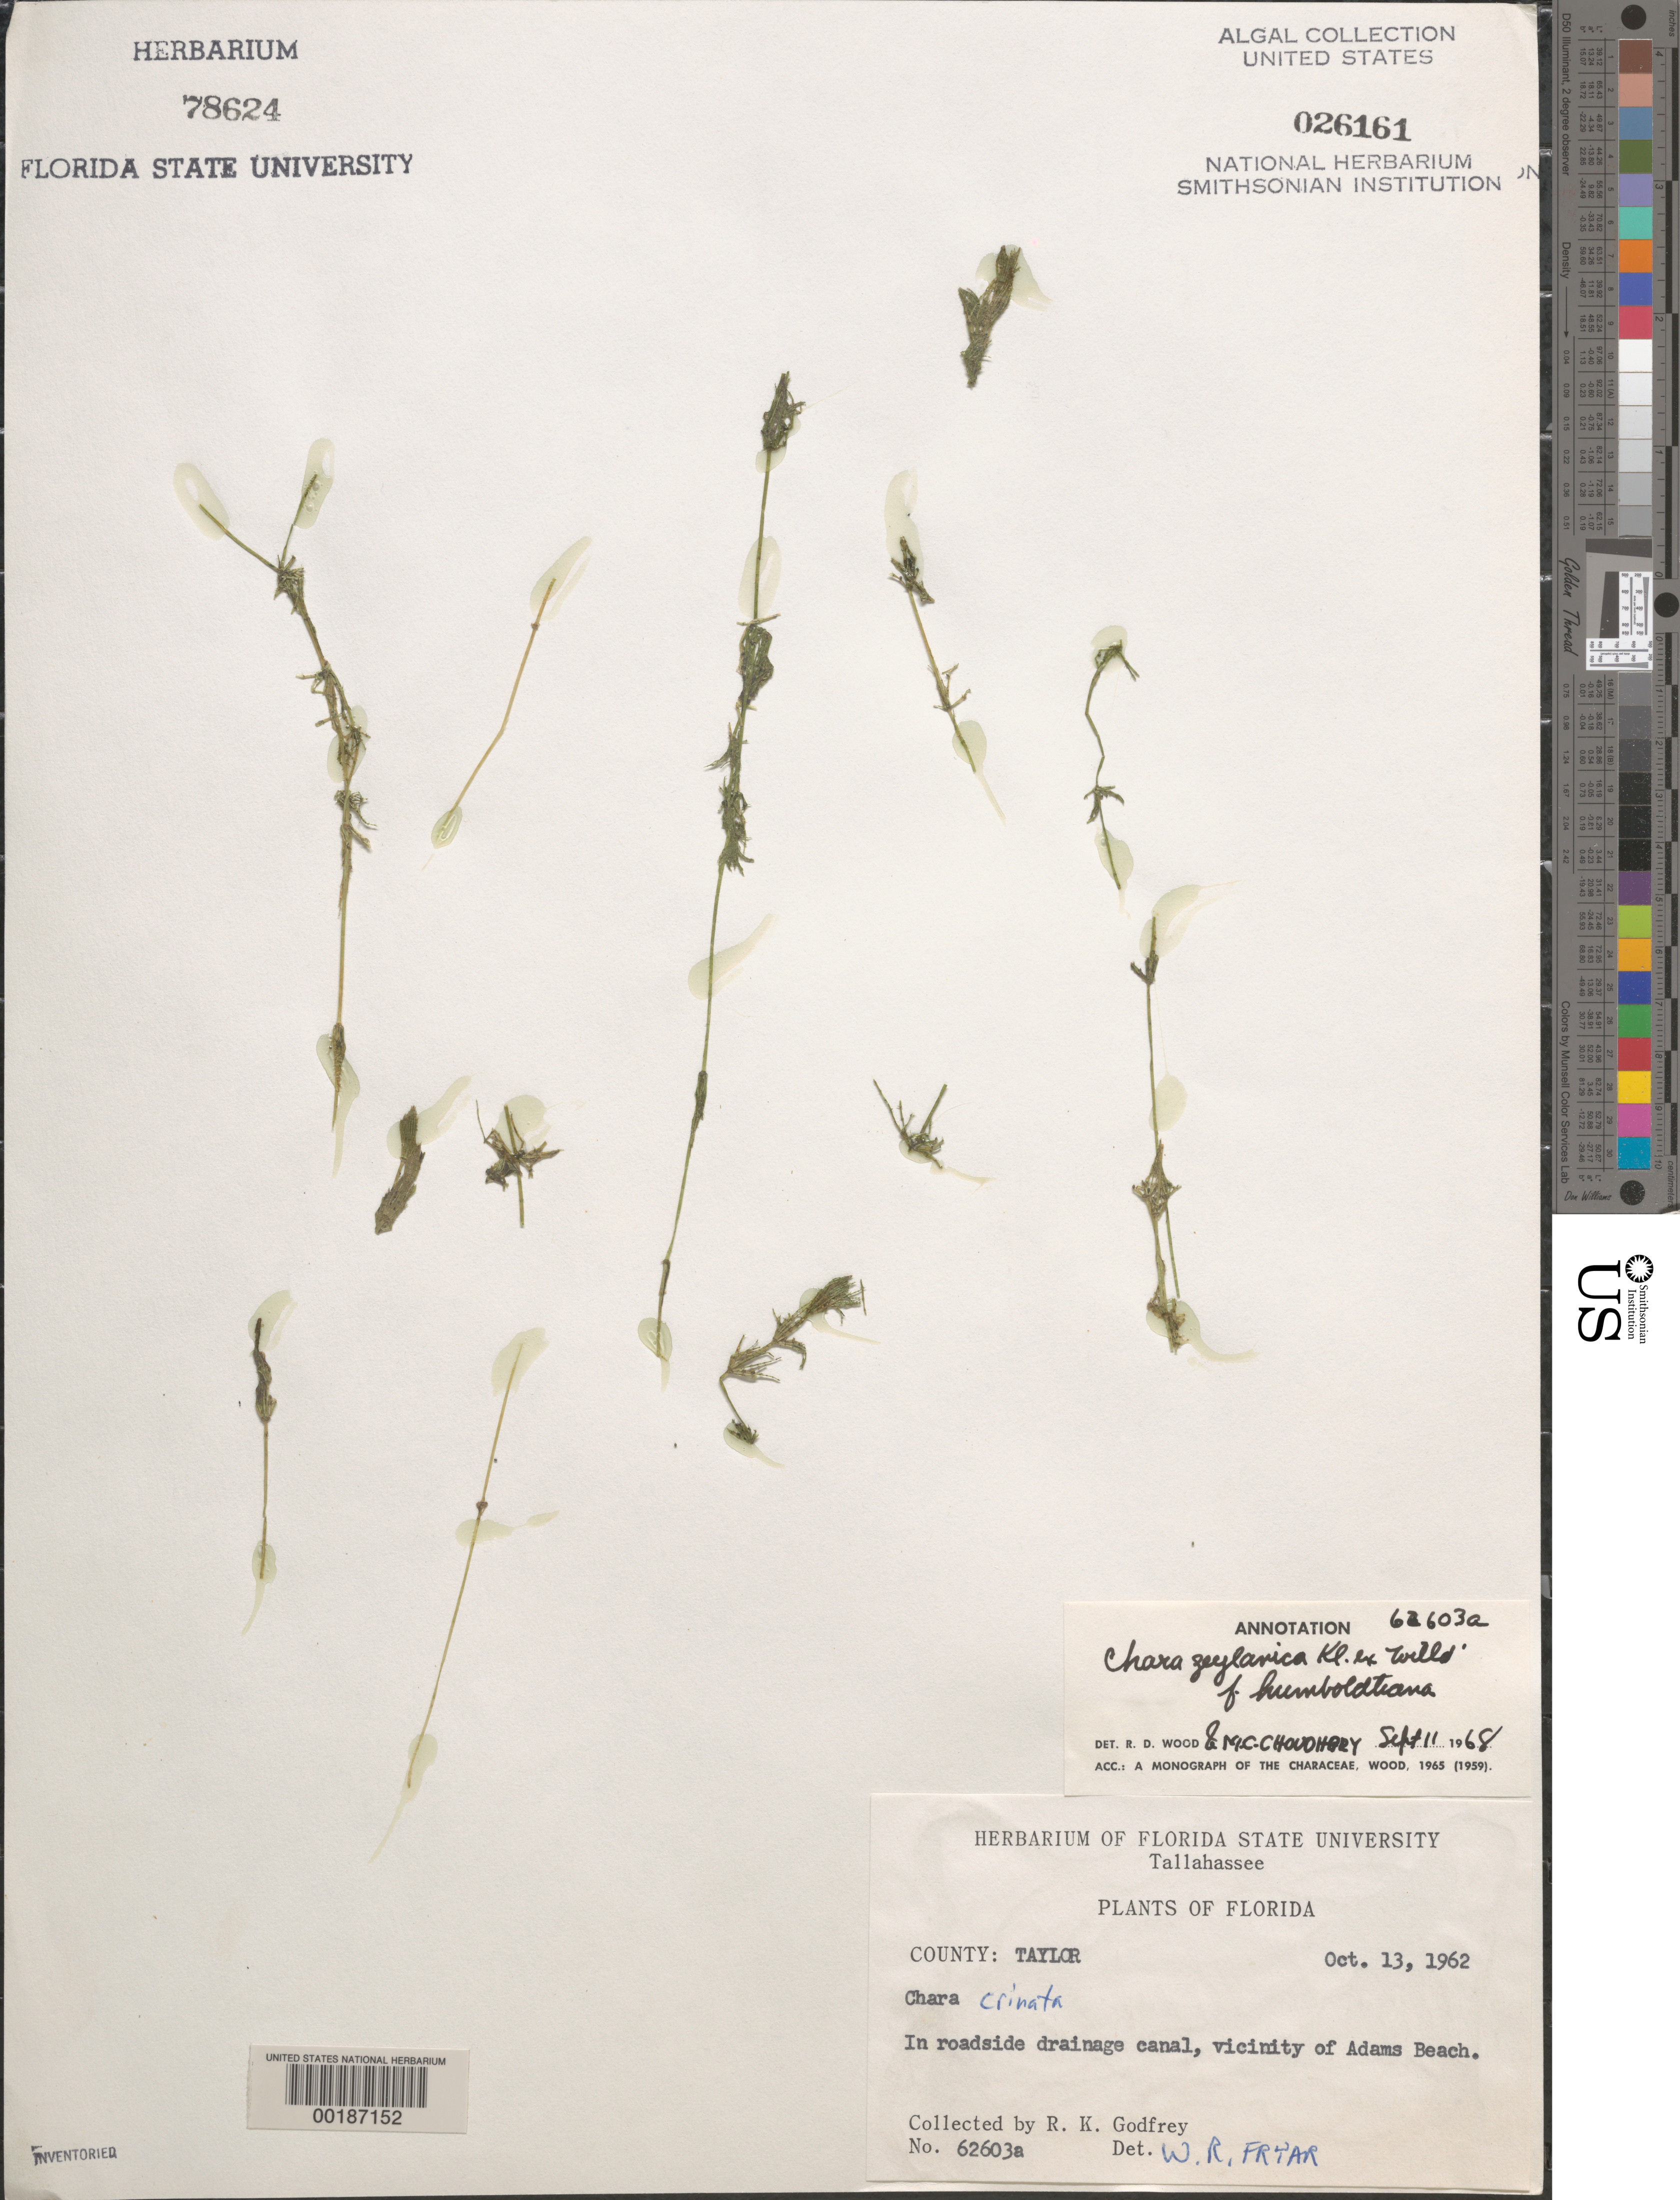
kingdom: Plantae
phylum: Charophyta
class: Charophyceae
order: Charales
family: Characeae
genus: Chara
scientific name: Chara zeylanica f. humboldtiana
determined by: Wood, R. D.; Choudhary, M. C.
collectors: R. K. Godfrey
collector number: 62603a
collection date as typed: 13 Oct 1962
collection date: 1962-10-13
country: United States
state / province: Florida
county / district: Taylor County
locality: Adams Beach area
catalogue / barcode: US 26161